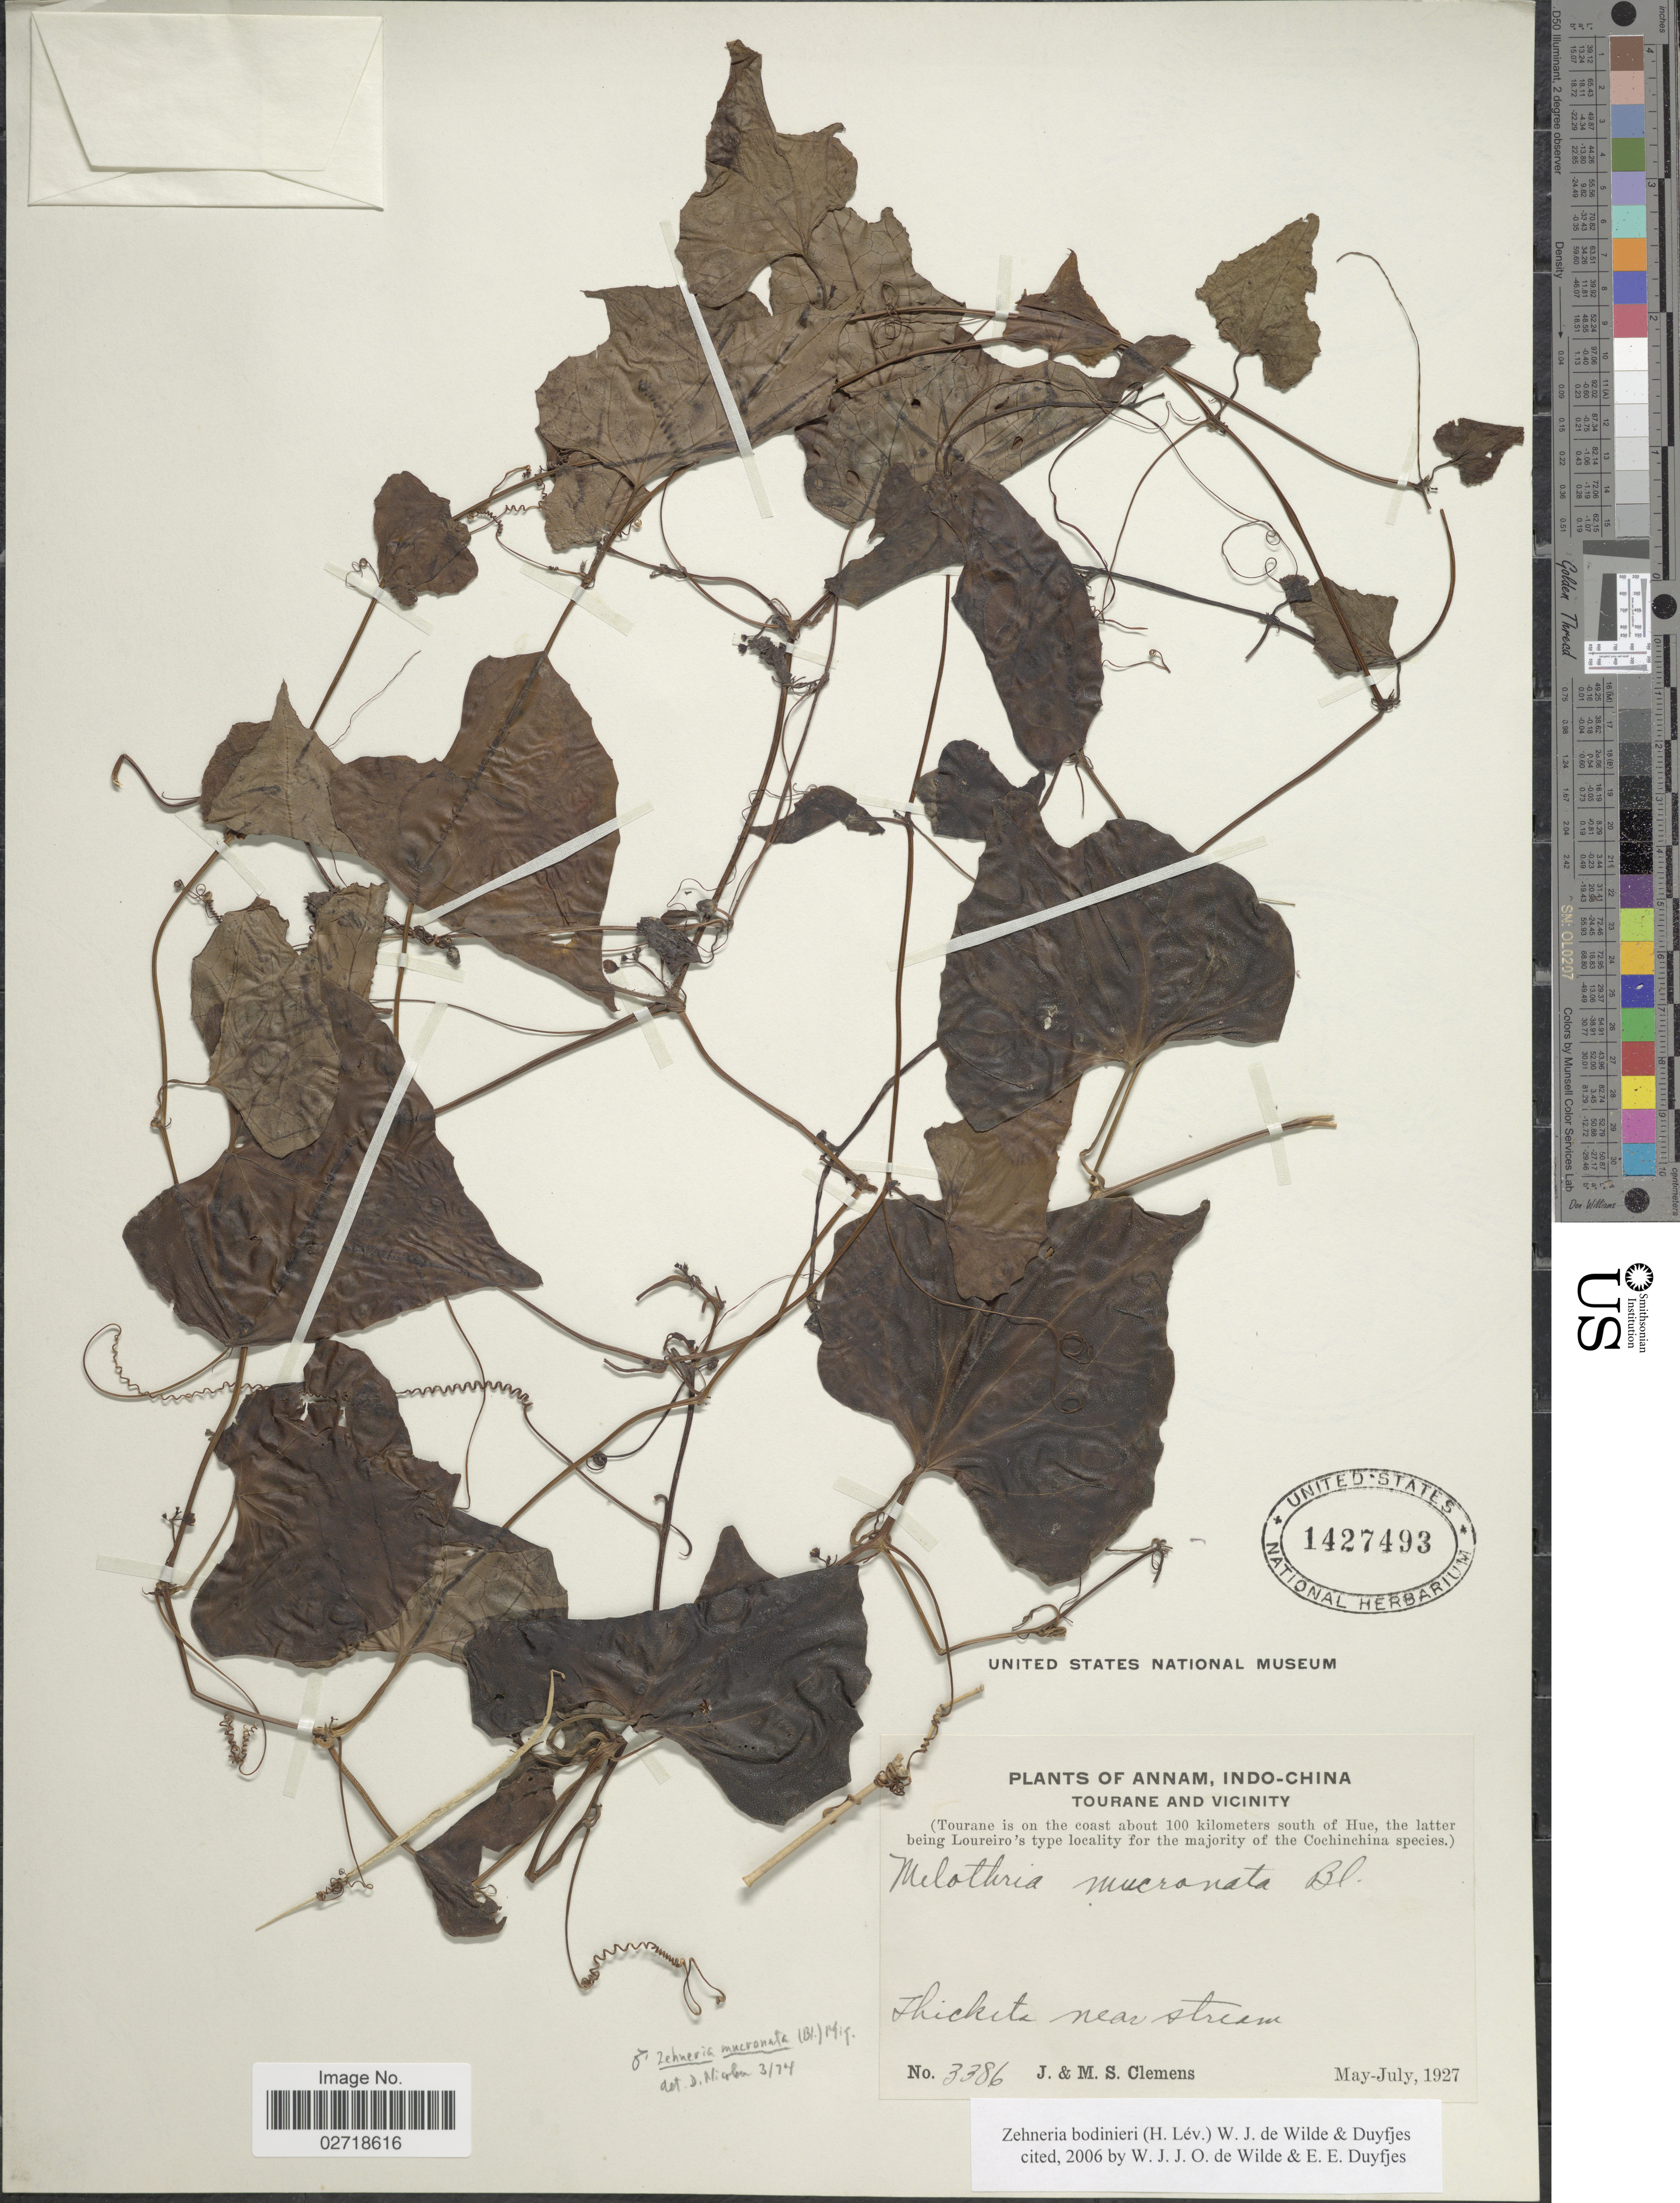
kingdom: Plantae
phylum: Tracheophyta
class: Magnoliopsida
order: Cucurbitales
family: Cucurbitaceae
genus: Zehneria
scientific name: Zehneria bodinieri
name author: (H. Lév.) W.J. de Wilde & Duyfjes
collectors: J. Clemens & M. S. Clemens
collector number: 3386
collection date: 1927-05/1927-07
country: Vietnam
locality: Annam, Indo-China, Tourane and Vicinity (Tourane is on the coast about 100 kilometers south of Hue)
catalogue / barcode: US 1427493